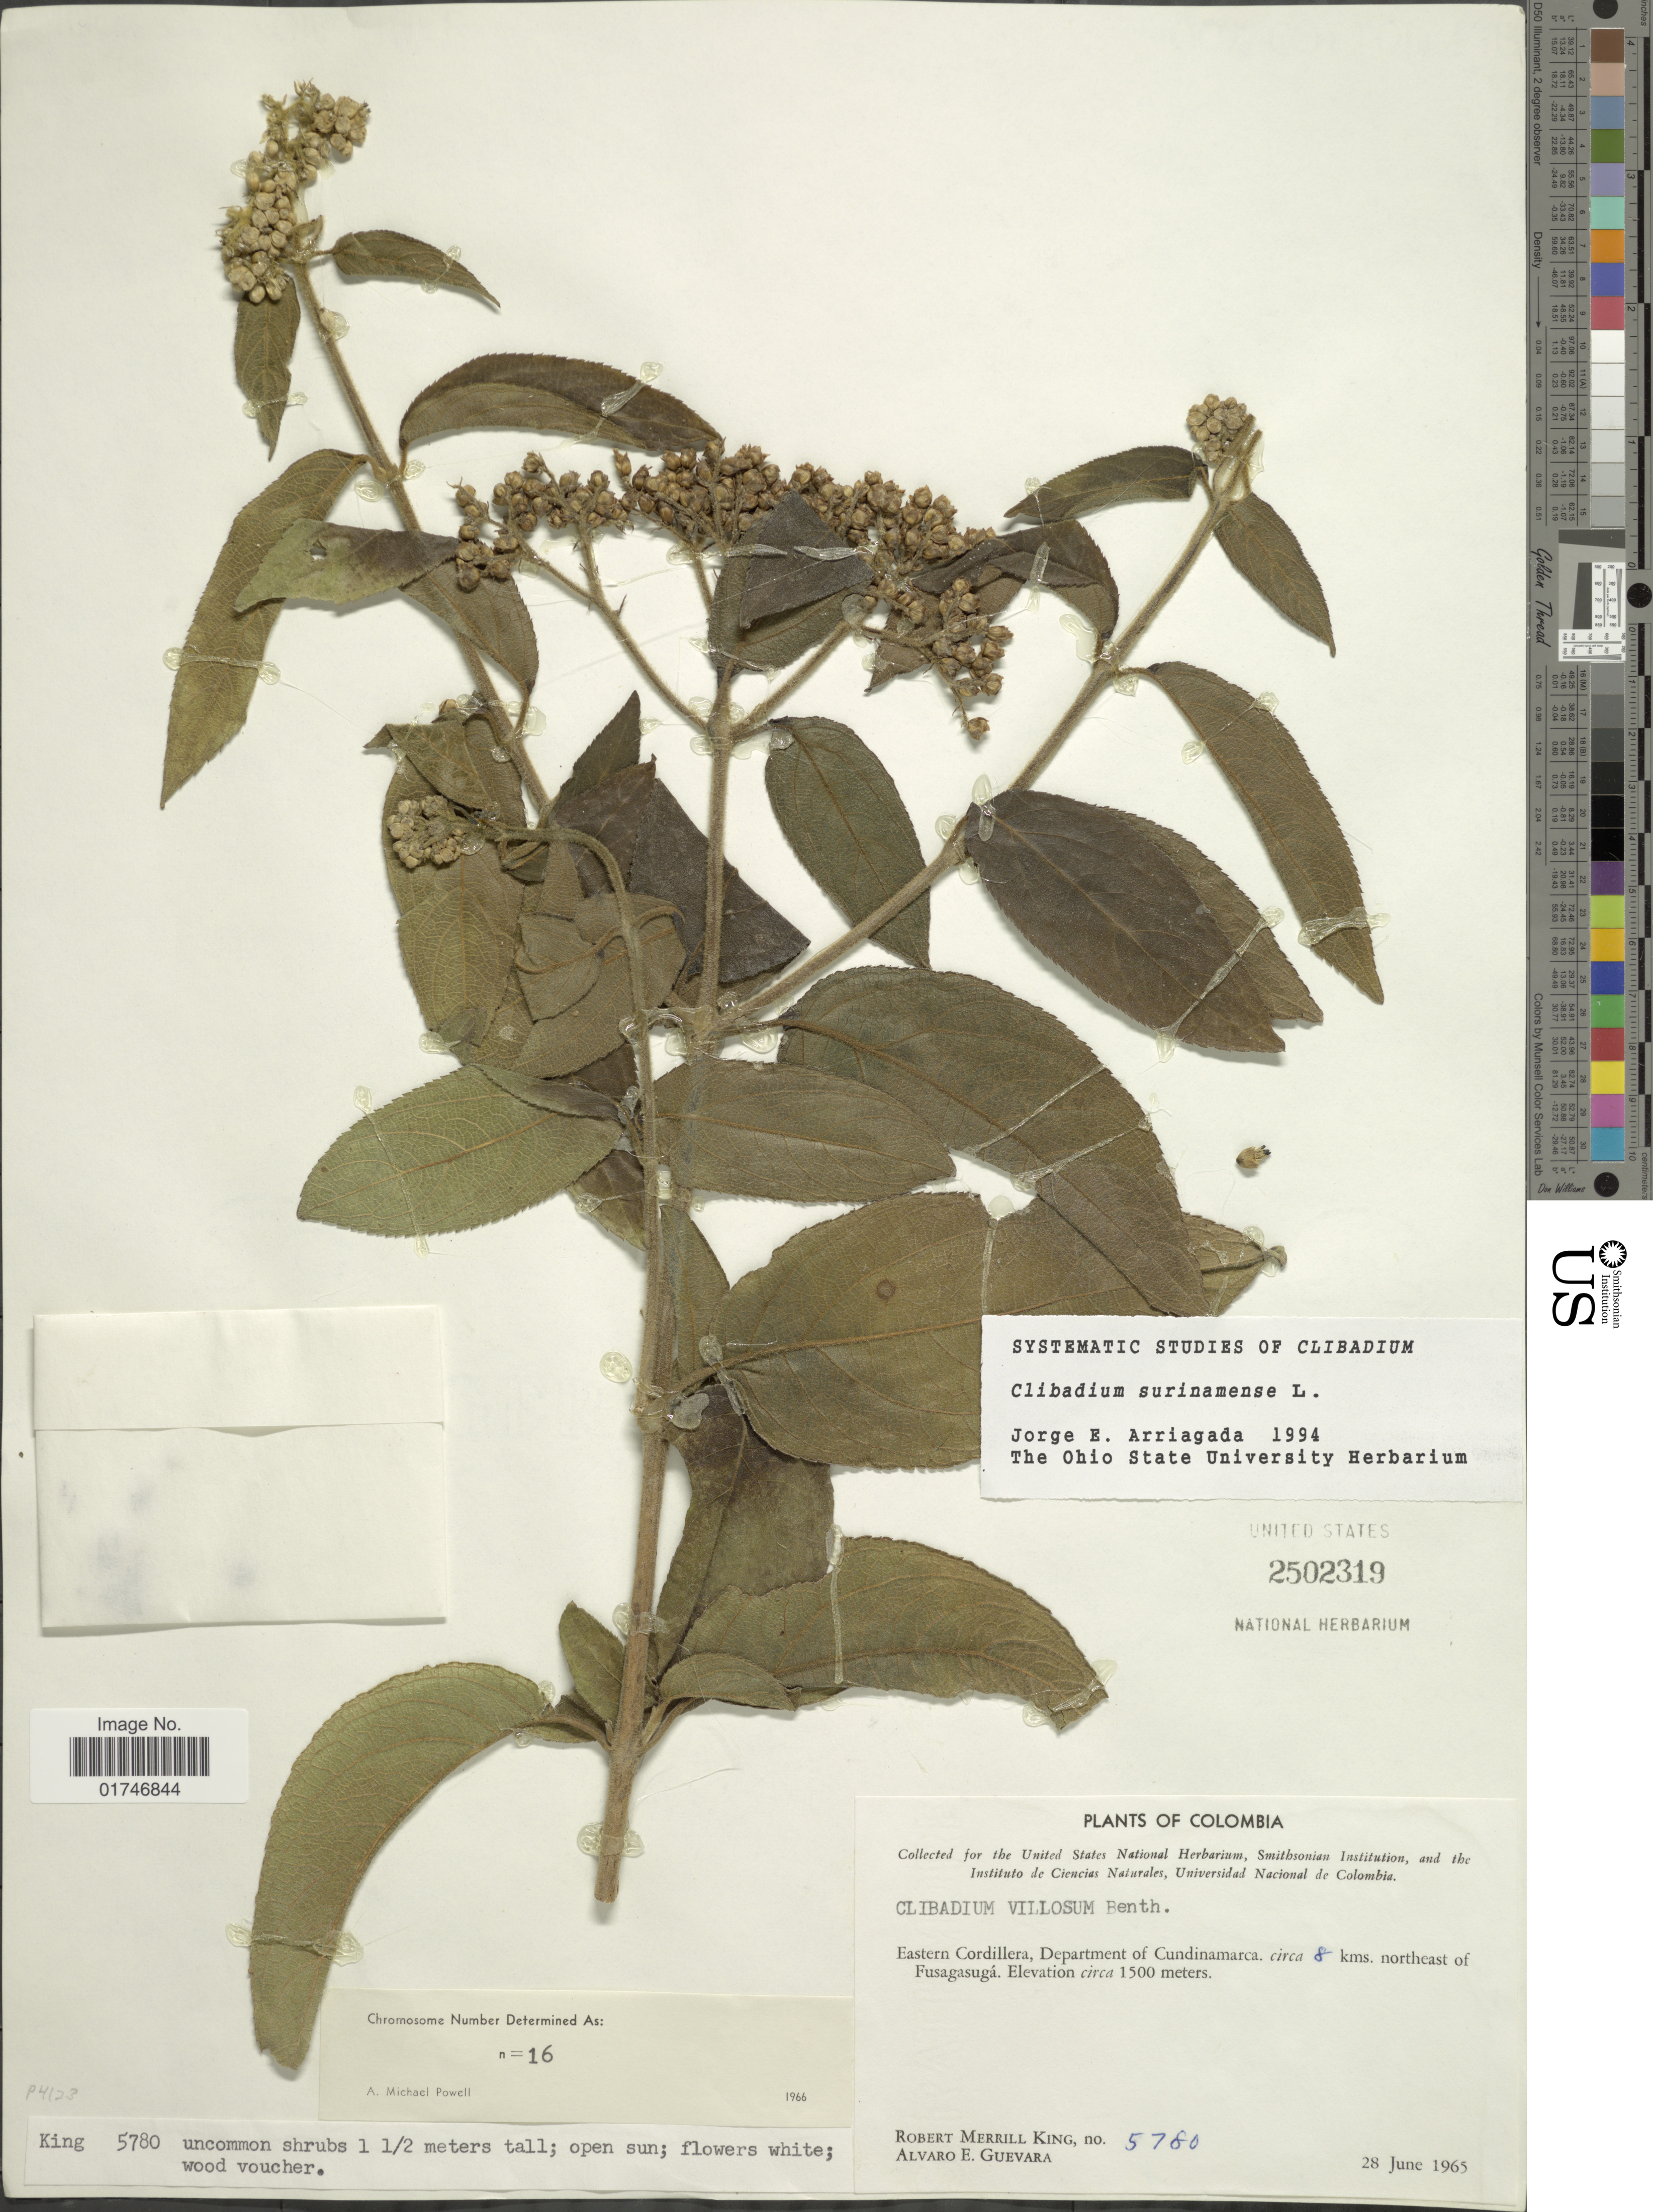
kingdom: Plantae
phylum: Tracheophyta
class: Magnoliopsida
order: Asterales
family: Asteraceae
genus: Clibadium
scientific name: Clibadium surinamense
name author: L.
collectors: R. M. King & A. E. Guevara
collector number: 5780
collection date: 1965-06-28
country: Colombia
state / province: Cundinamarca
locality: Eastern Cordillera, Department of Cundinamarca, circa 8 kms. northeast of Fusagasugá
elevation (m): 1500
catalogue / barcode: US 2502319